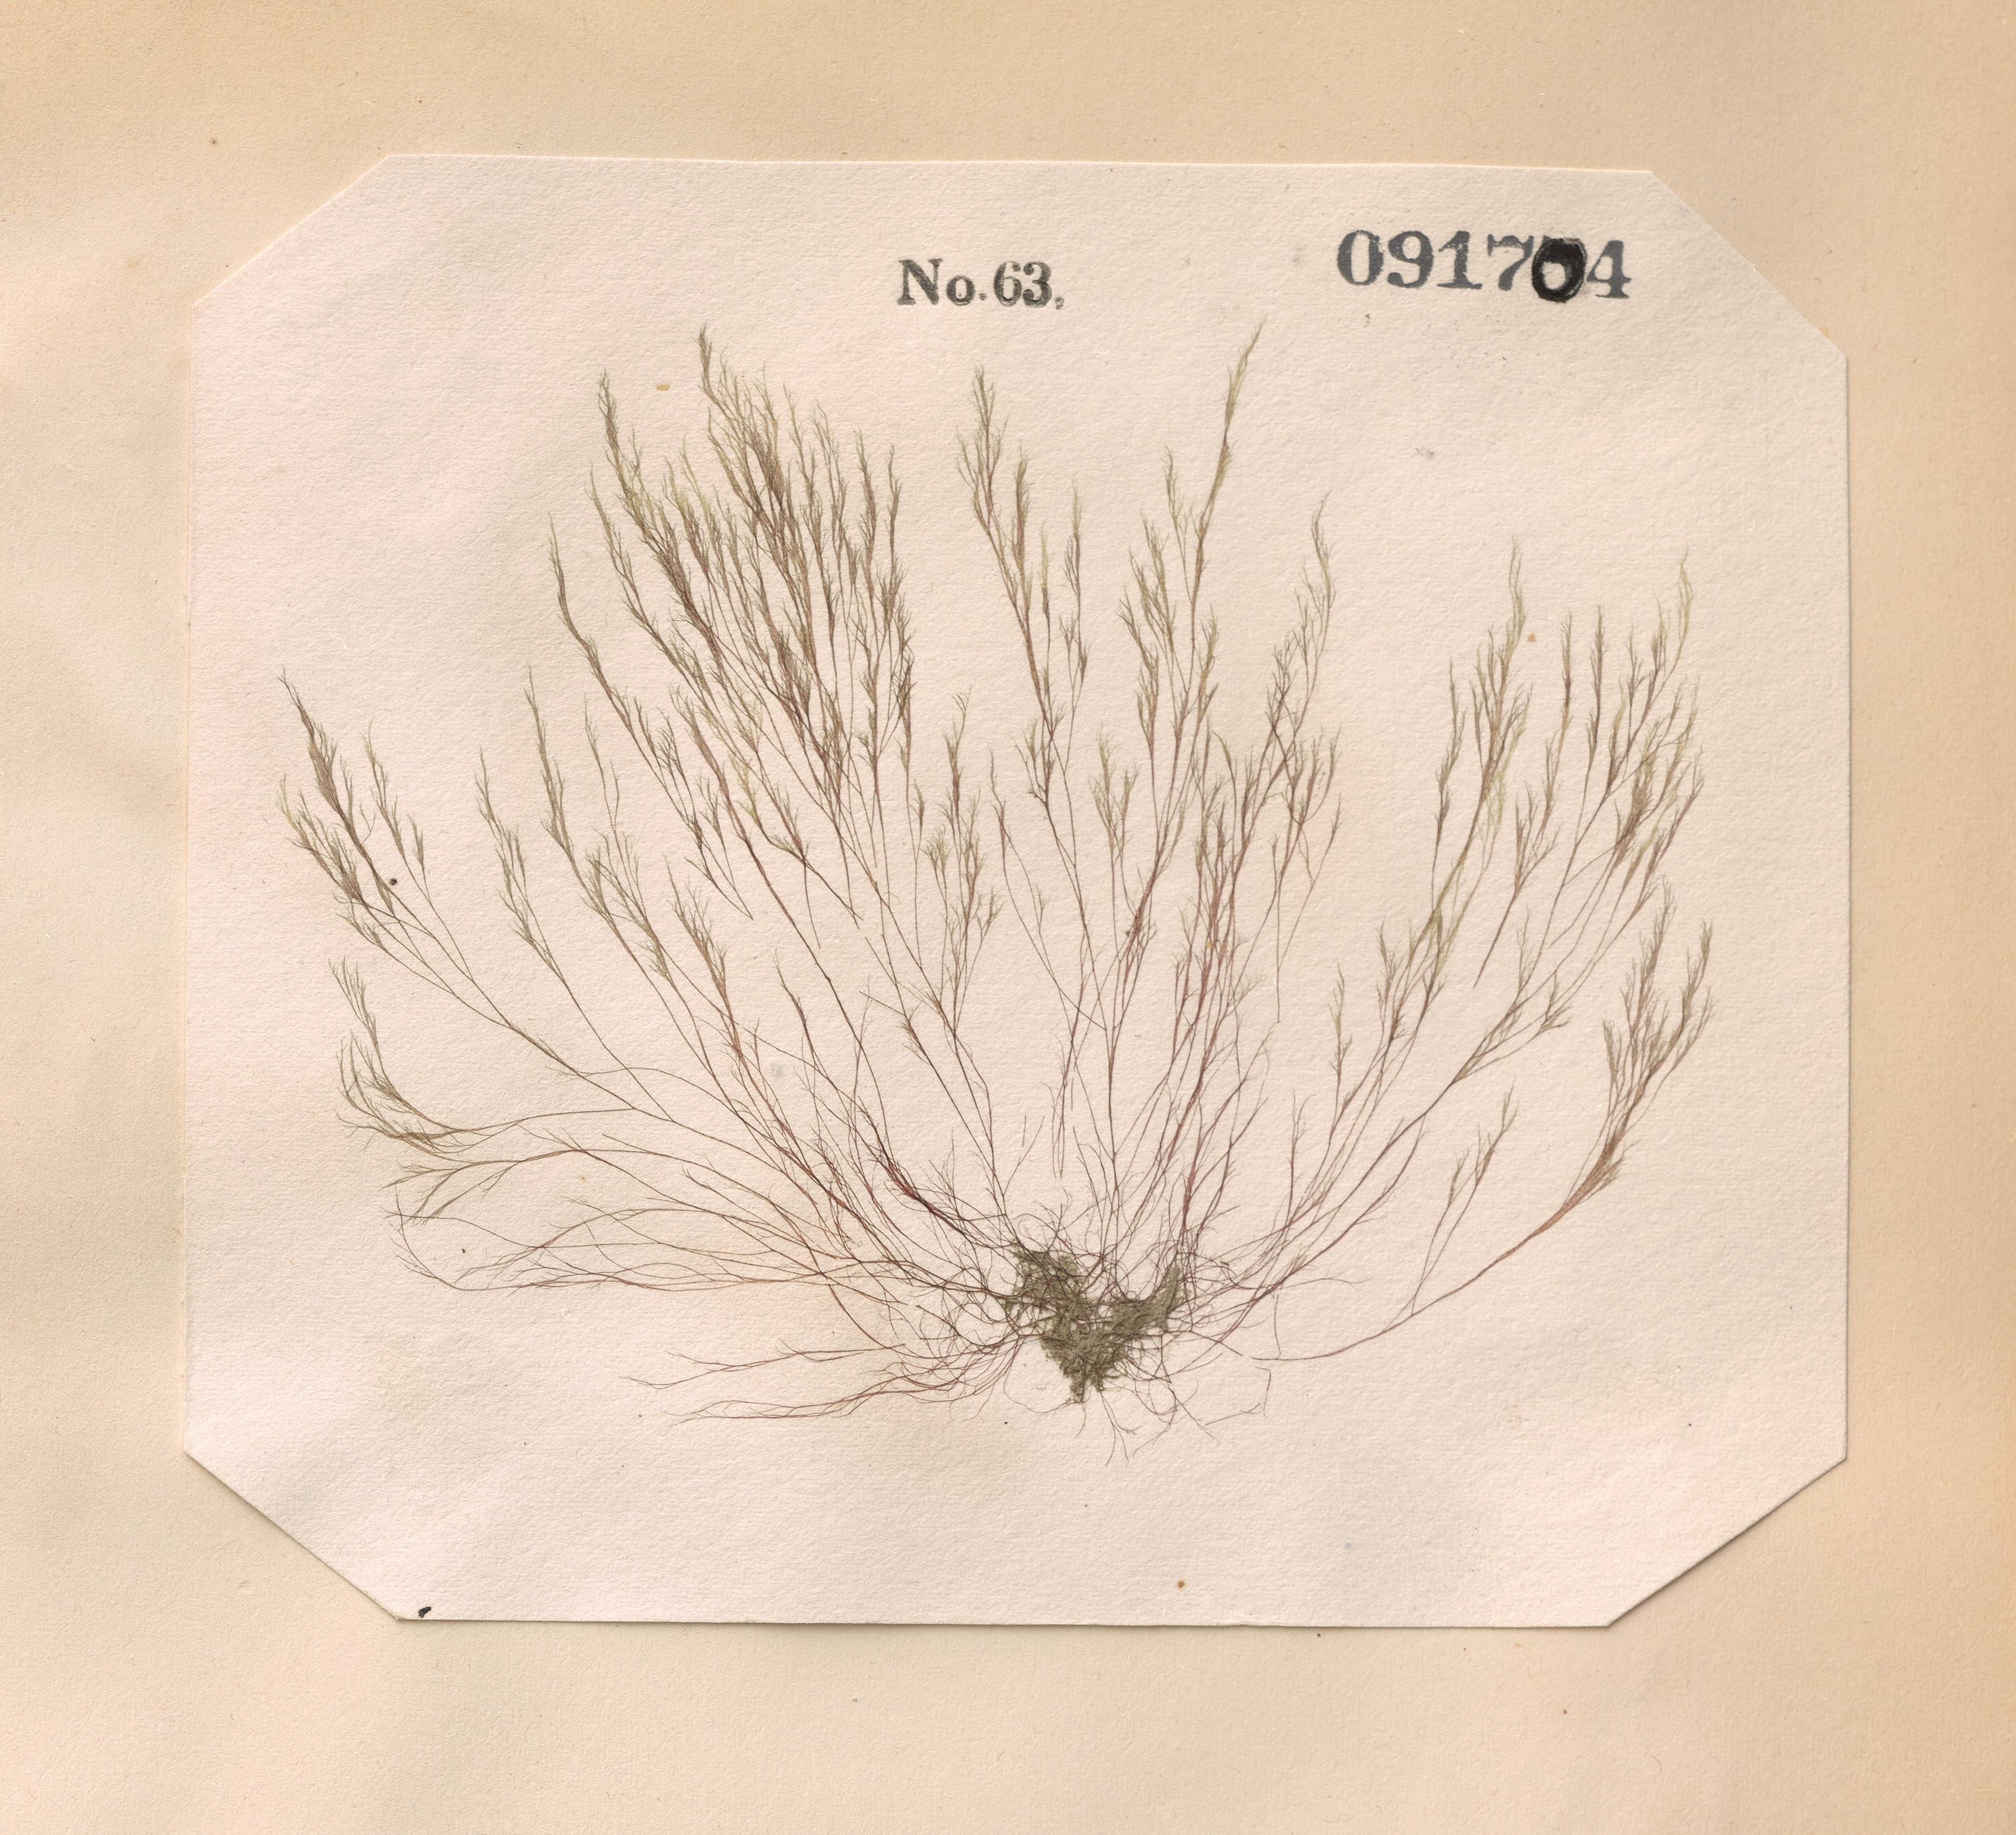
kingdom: Plantae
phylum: Rhodophyta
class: Florideophyceae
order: Ceramiales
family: Rhodomelaceae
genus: Carradoriella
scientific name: Carradoriella denudata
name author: (Dillwyn) Savoie & G.W. Saunders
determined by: Algae name updating Project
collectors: C. Durant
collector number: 63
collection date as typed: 1850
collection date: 1850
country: United States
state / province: New Jersey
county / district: Hudson County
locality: Black Tom's Reef, near Kavon Point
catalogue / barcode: US 91704